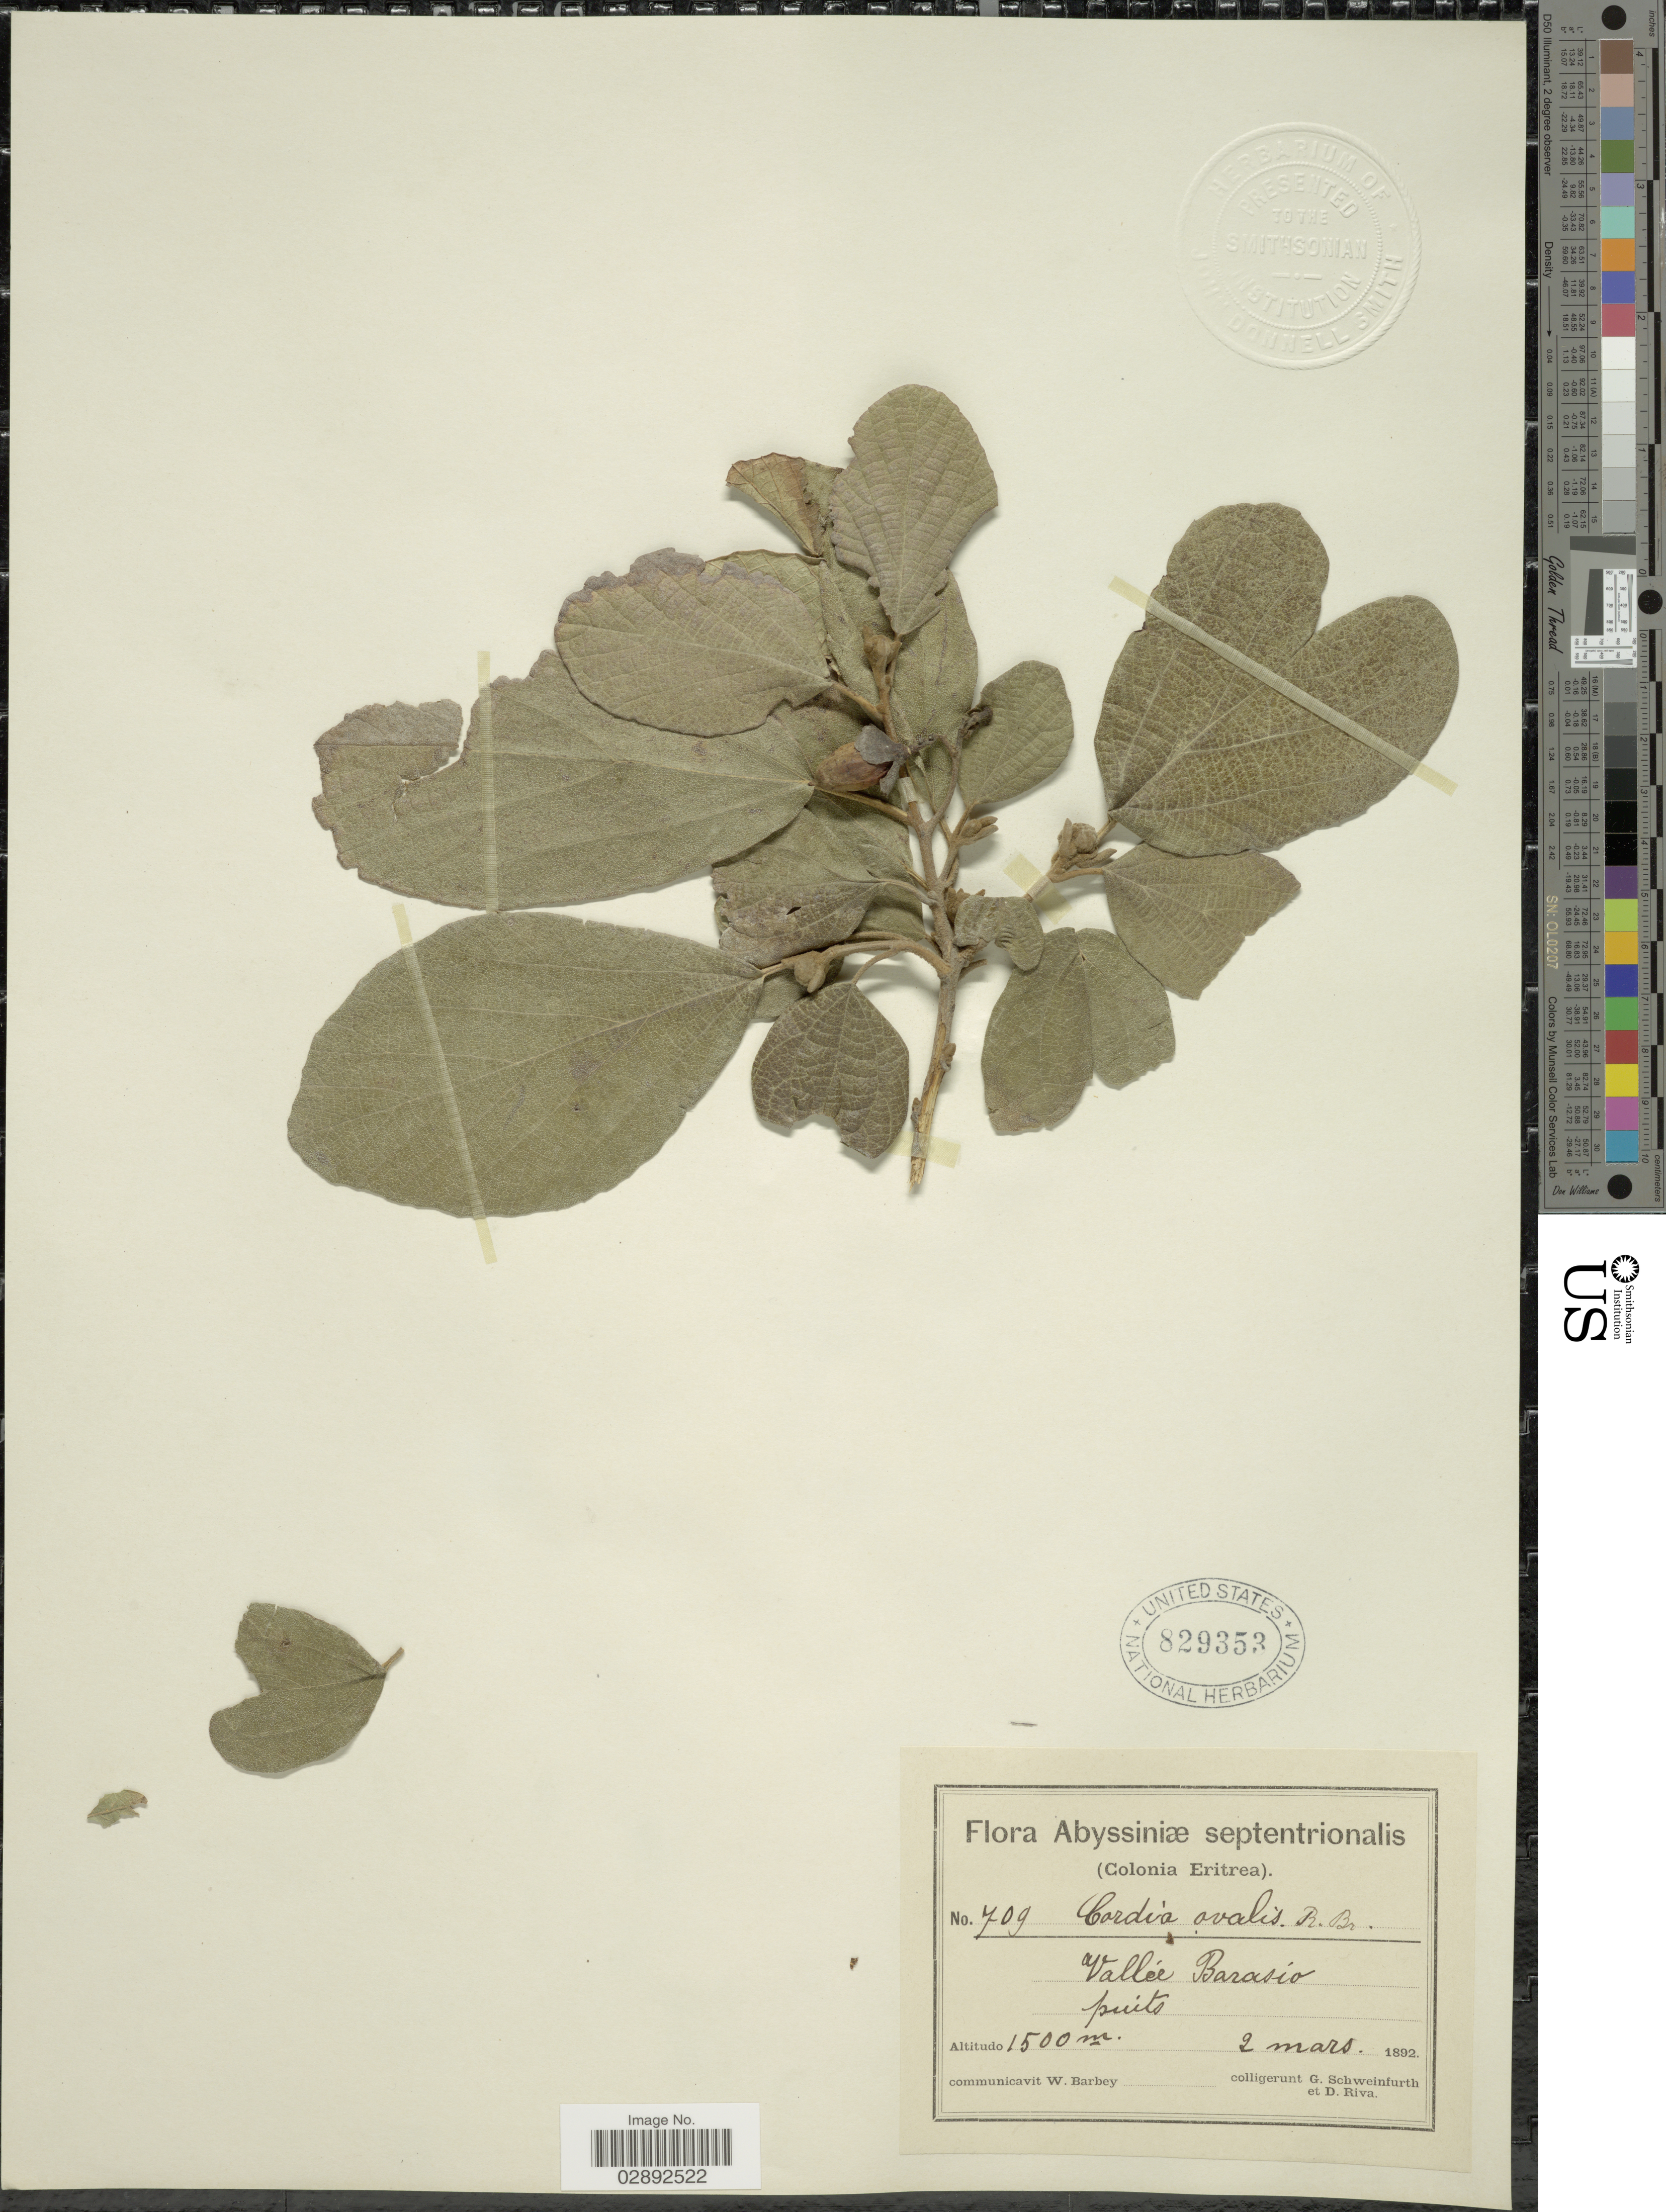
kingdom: Plantae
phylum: Tracheophyta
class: Magnoliopsida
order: Boraginales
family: Cordiaceae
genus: Cordia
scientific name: Cordia ovalis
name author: R. Br. ex DC.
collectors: G. A. Schweinfurth (herbarium) & D. Riva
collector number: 709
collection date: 1892-03-02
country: Eritrea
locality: Abyssiniæ septentrionalis (Colonia Eritrea). Vallée Barasio.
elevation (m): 1500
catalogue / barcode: US 829353